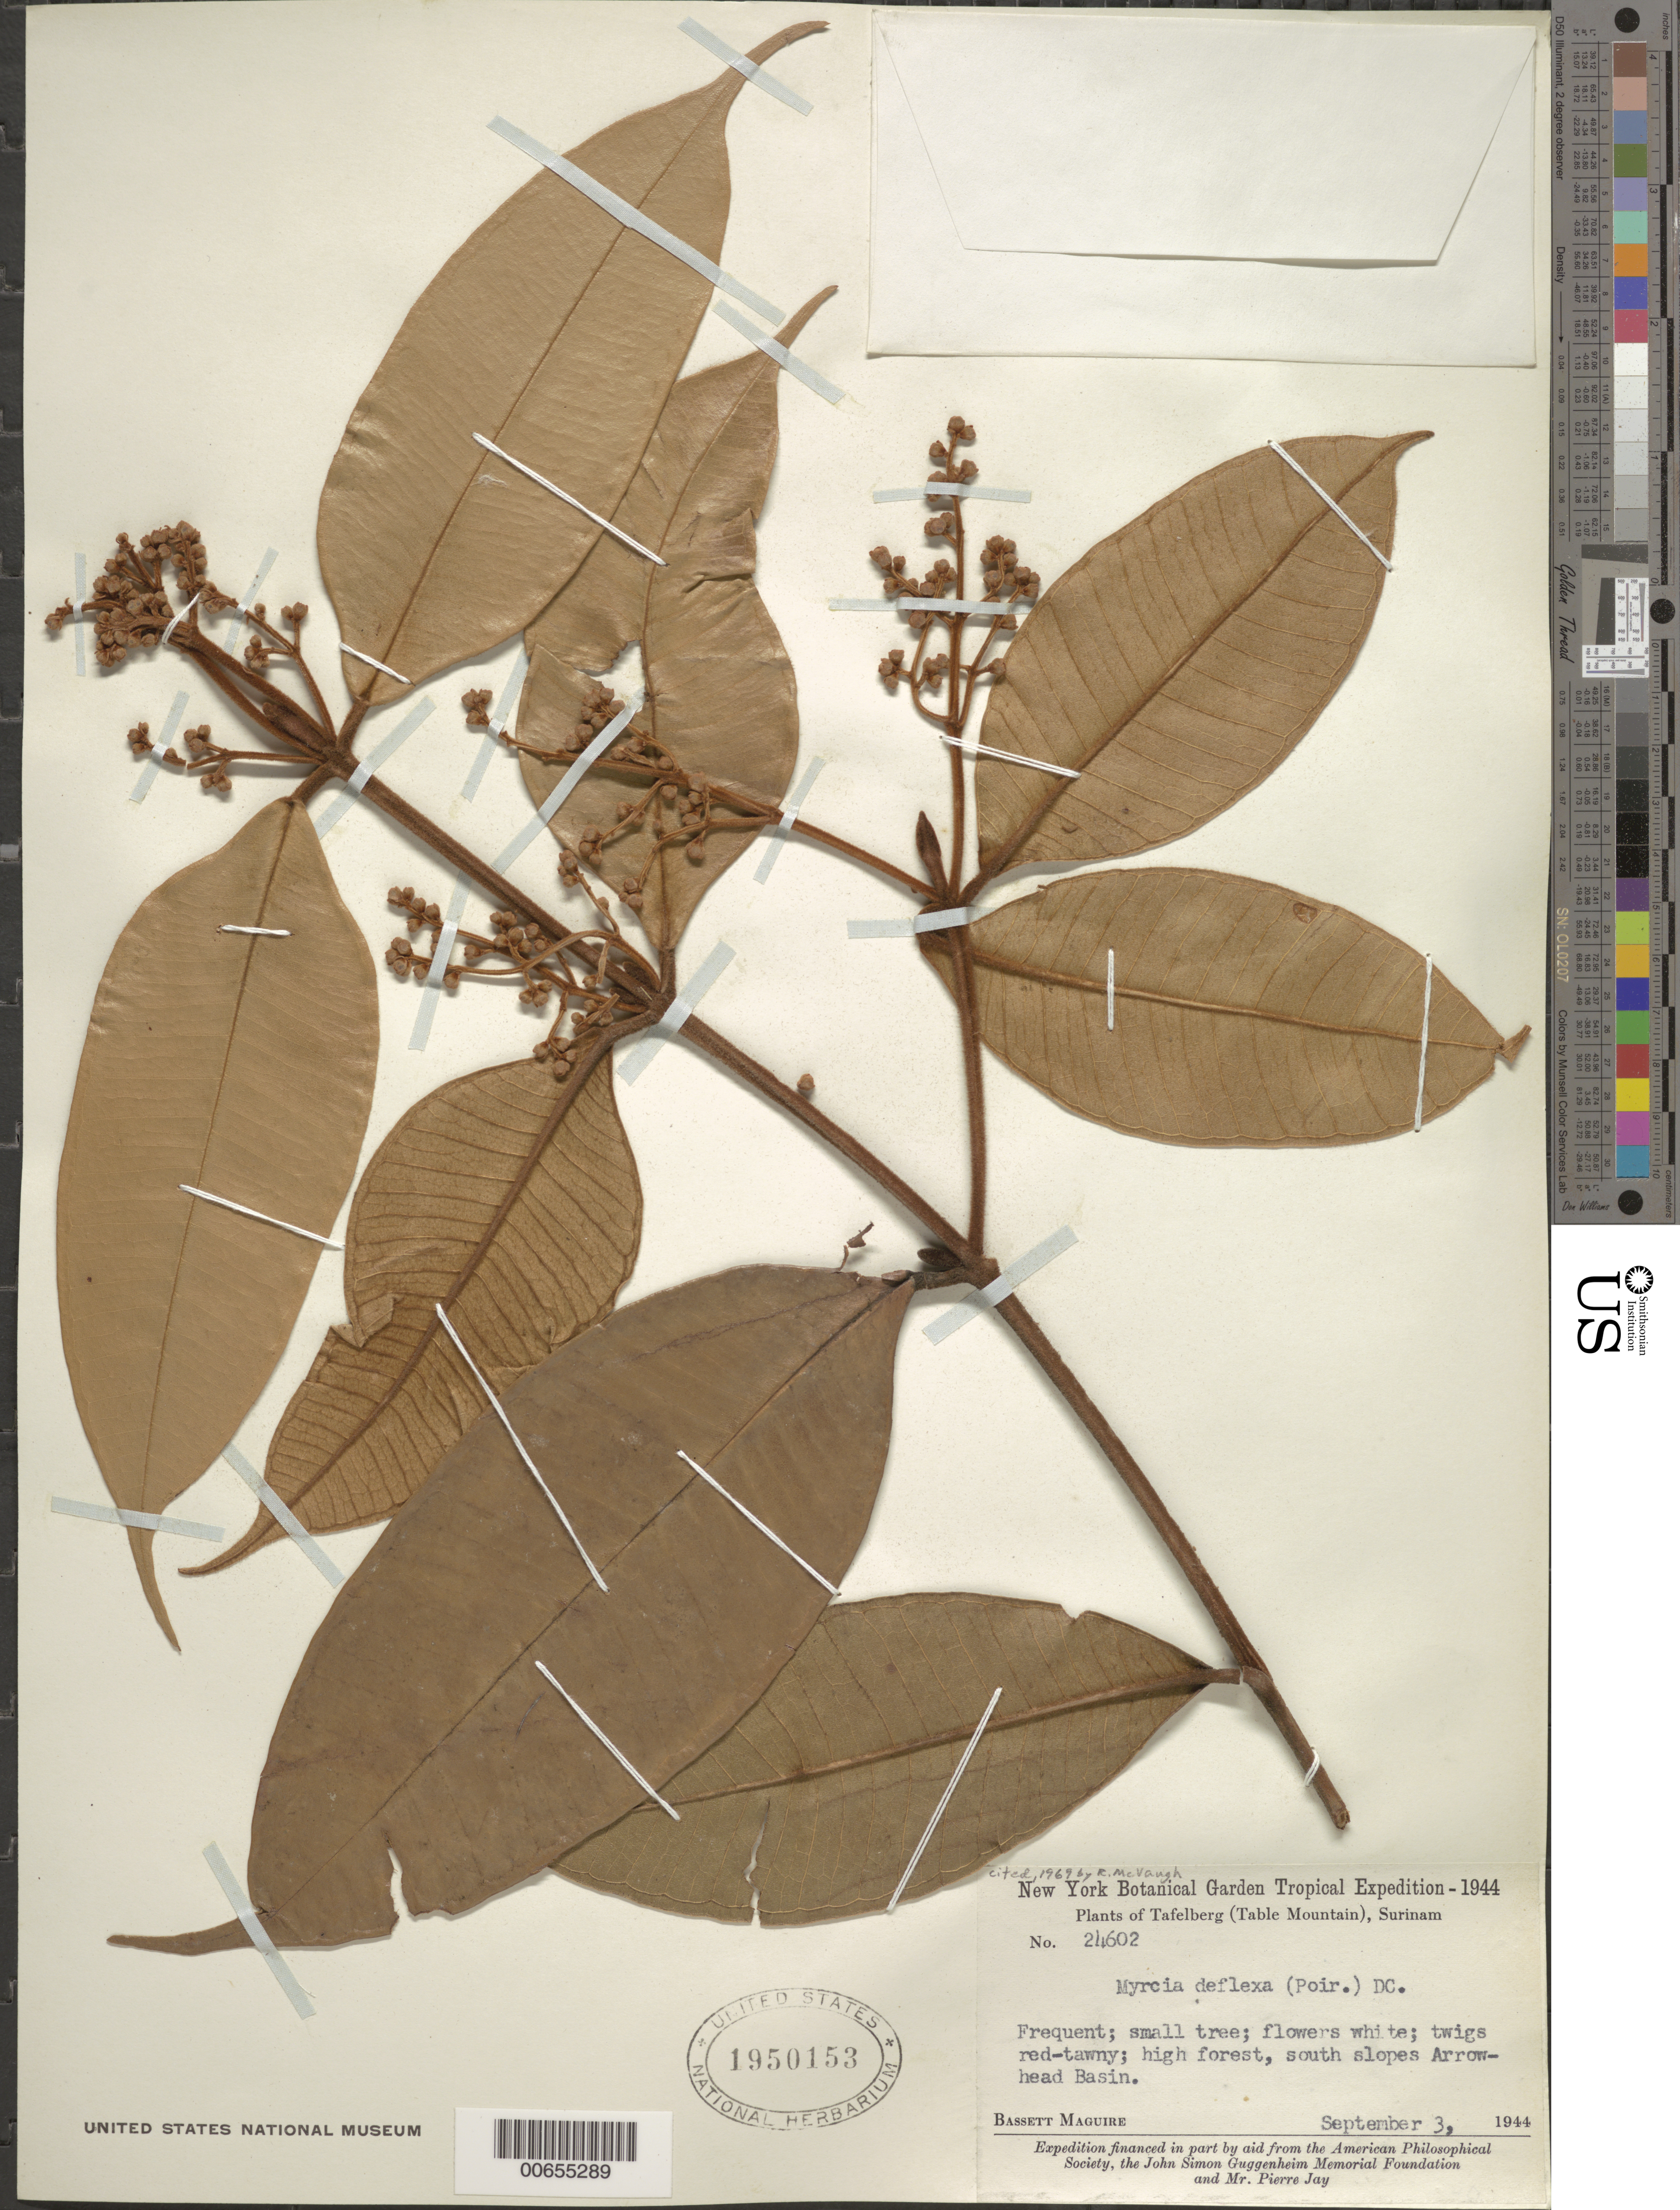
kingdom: Plantae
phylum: Tracheophyta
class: Magnoliopsida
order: Myrtales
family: Myrtaceae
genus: Myrcia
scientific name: Myrcia deflexa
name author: (Poir.) DC.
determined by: McVaugh, R.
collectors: B. Maguire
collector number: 24602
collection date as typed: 3-Sep-44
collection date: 1944-09-03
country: Suriname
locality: Tafelberg (Table Mountain), Arrowhead Basin, S slopes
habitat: High forest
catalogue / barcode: US 1950153